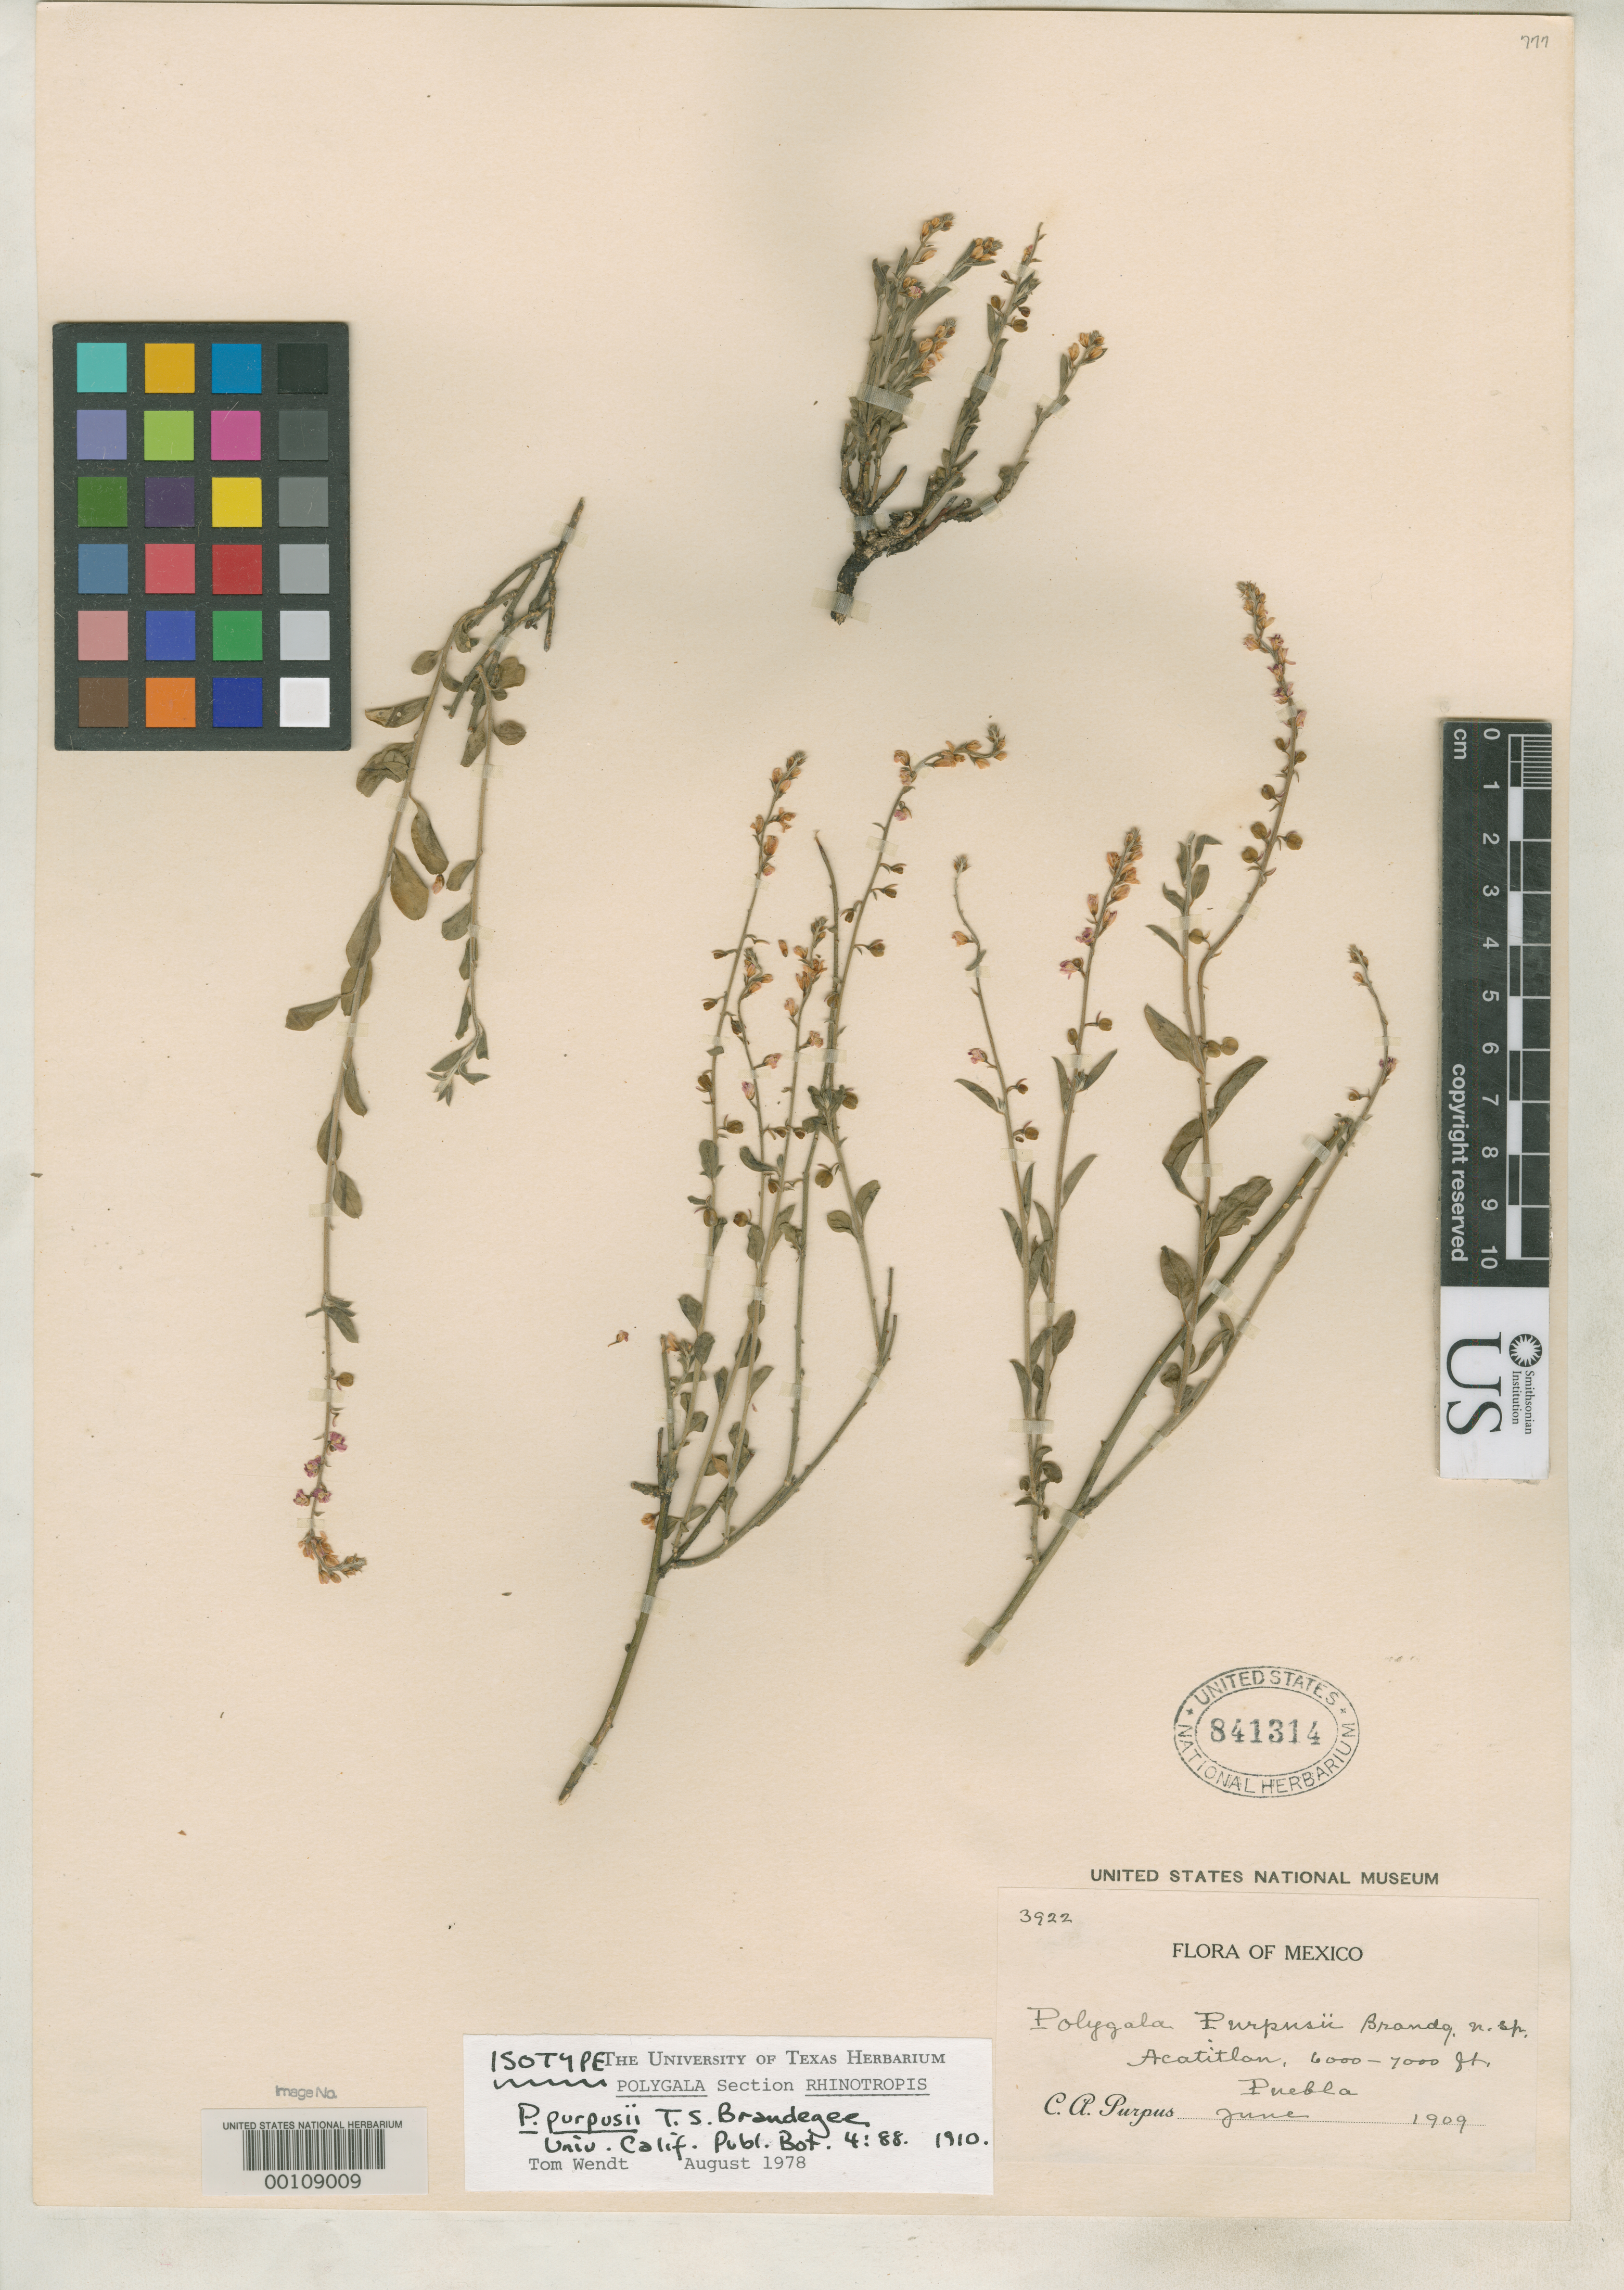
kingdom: Plantae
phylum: Tracheophyta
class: Magnoliopsida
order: Fabales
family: Polygalaceae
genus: Polygala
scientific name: Polygala purpusii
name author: Brandegee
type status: Isotype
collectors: C. A. Purpus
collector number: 3922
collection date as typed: Jun 1909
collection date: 1909-06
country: Mexico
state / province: Puebla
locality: Near Acatitlan.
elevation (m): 1829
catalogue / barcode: US 841314